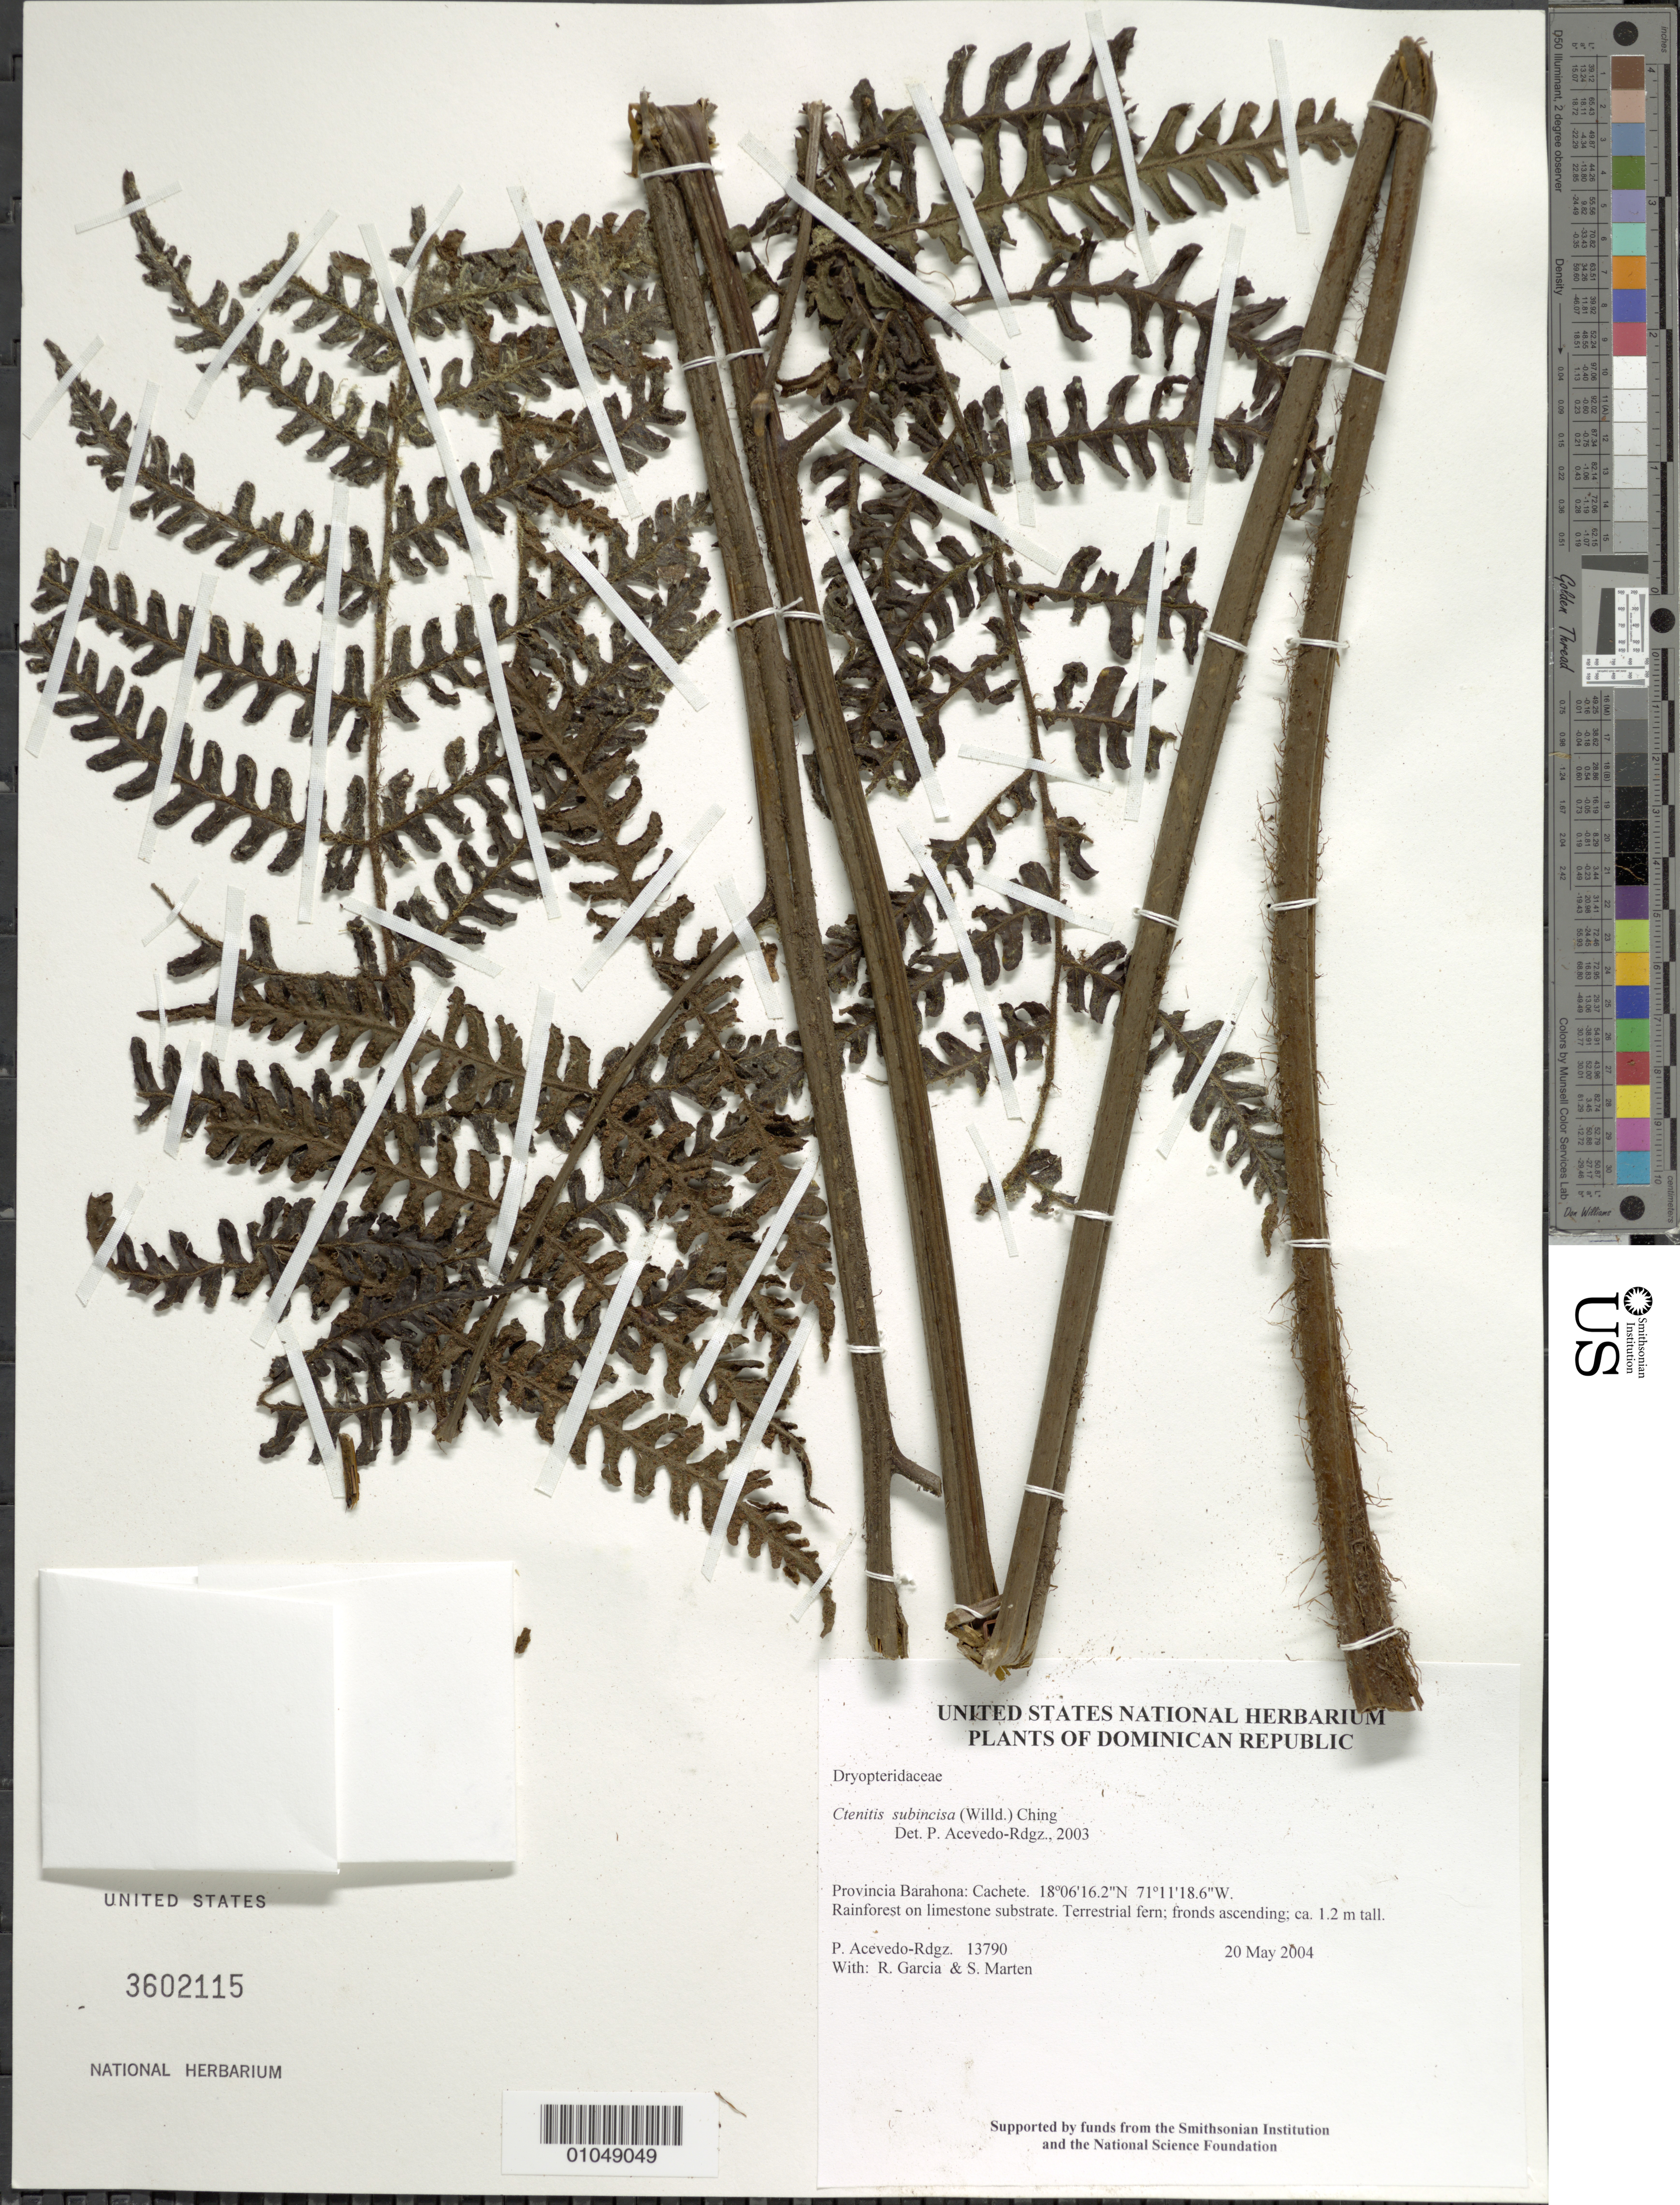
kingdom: Plantae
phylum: Tracheophyta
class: Polypodiopsida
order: Polypodiales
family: Dryopteridaceae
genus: Megalastrum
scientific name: Megalastrum subincisum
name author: (Willd.) A.R. Sm. & R.C. Moran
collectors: P. Acevedo-Rodr., R. G. García & S. Marten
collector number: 13790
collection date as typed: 20 May 2004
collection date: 2004-05-20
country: Dominican Republic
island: Hispaniola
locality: Provincia Barahona: Cachete.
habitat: Rainforest on limestone substrate.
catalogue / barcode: US 3602115